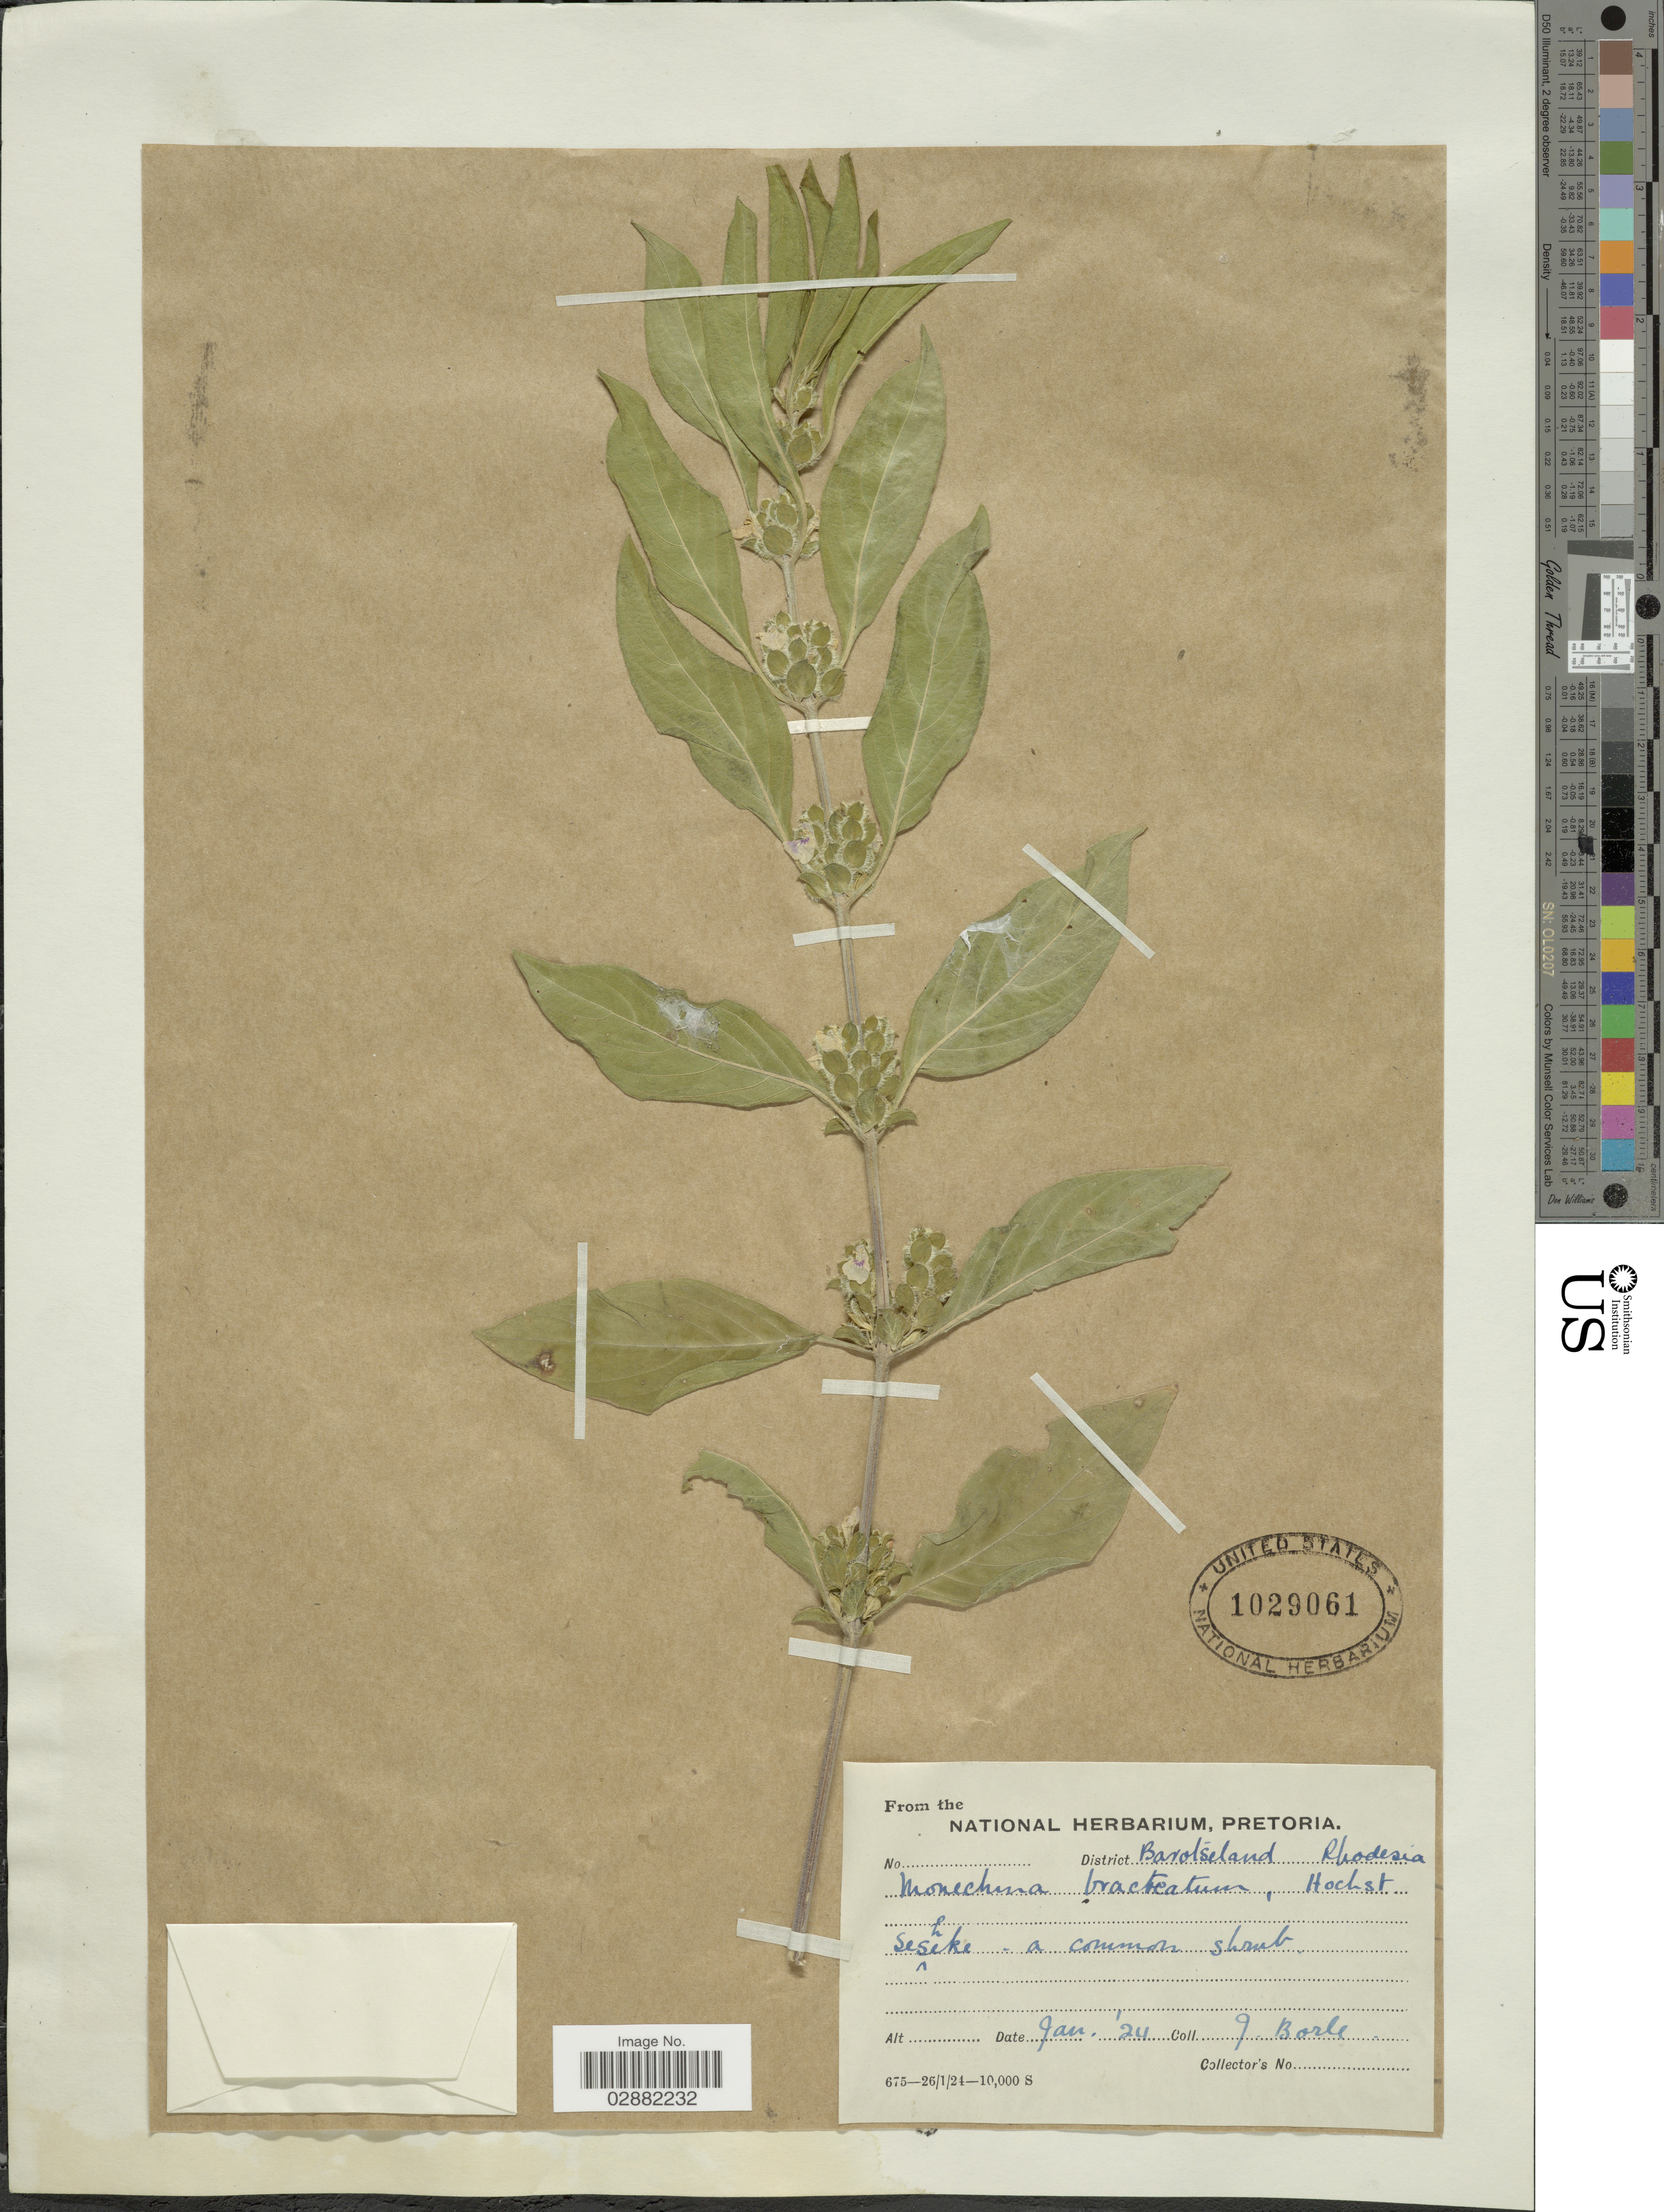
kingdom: Plantae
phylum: Tracheophyta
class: Magnoliopsida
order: Lamiales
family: Acanthaceae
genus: Justicia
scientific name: Justicia bracteata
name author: (Hochst.) Zarb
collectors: J. Borle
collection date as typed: Transcribed d/m/y: /1/24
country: Zimbabwe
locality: District Barotseland, Rhodesia. Sesheke.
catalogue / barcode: US 1029061